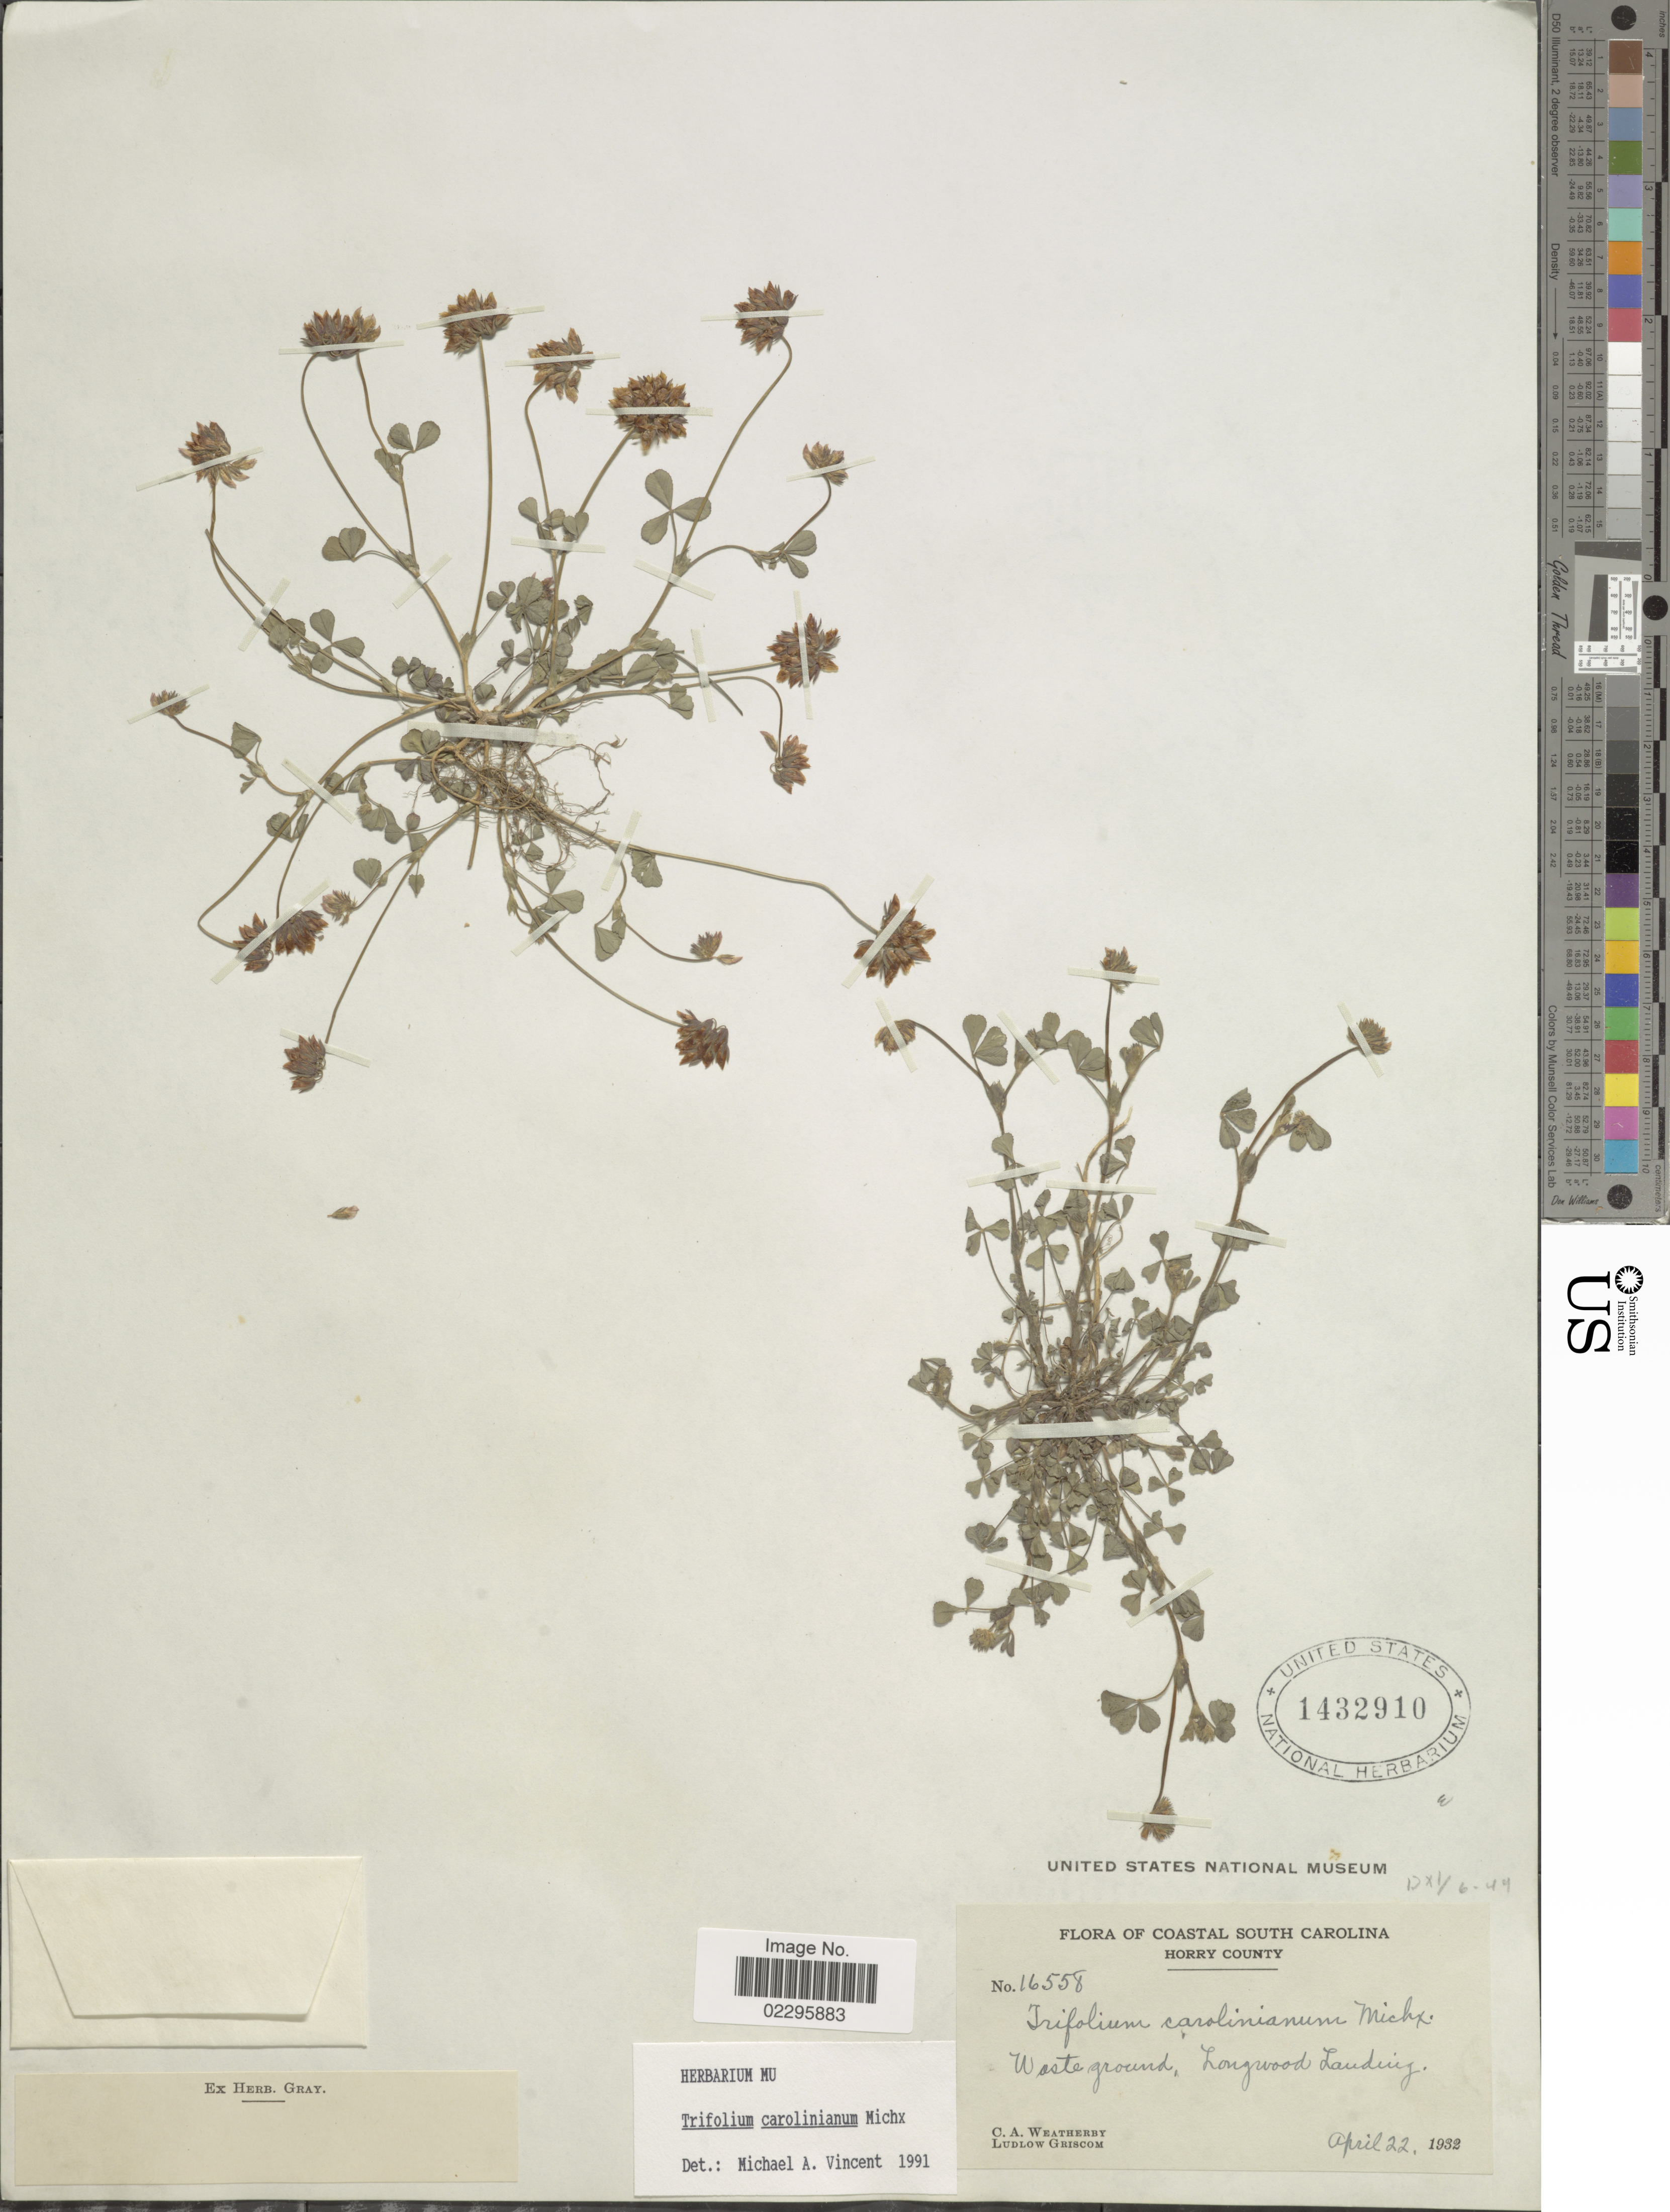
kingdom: Plantae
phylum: Tracheophyta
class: Magnoliopsida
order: Fabales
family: Fabaceae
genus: Trifolium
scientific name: Trifolium carolinianum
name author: Michx.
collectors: C. A. Weatherby & L. Griscom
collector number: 16558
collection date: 1932-04-22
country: United States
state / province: South Carolina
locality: Coastal South Carolina, Horry County, waste ground, Longwood Landing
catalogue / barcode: US 1432910